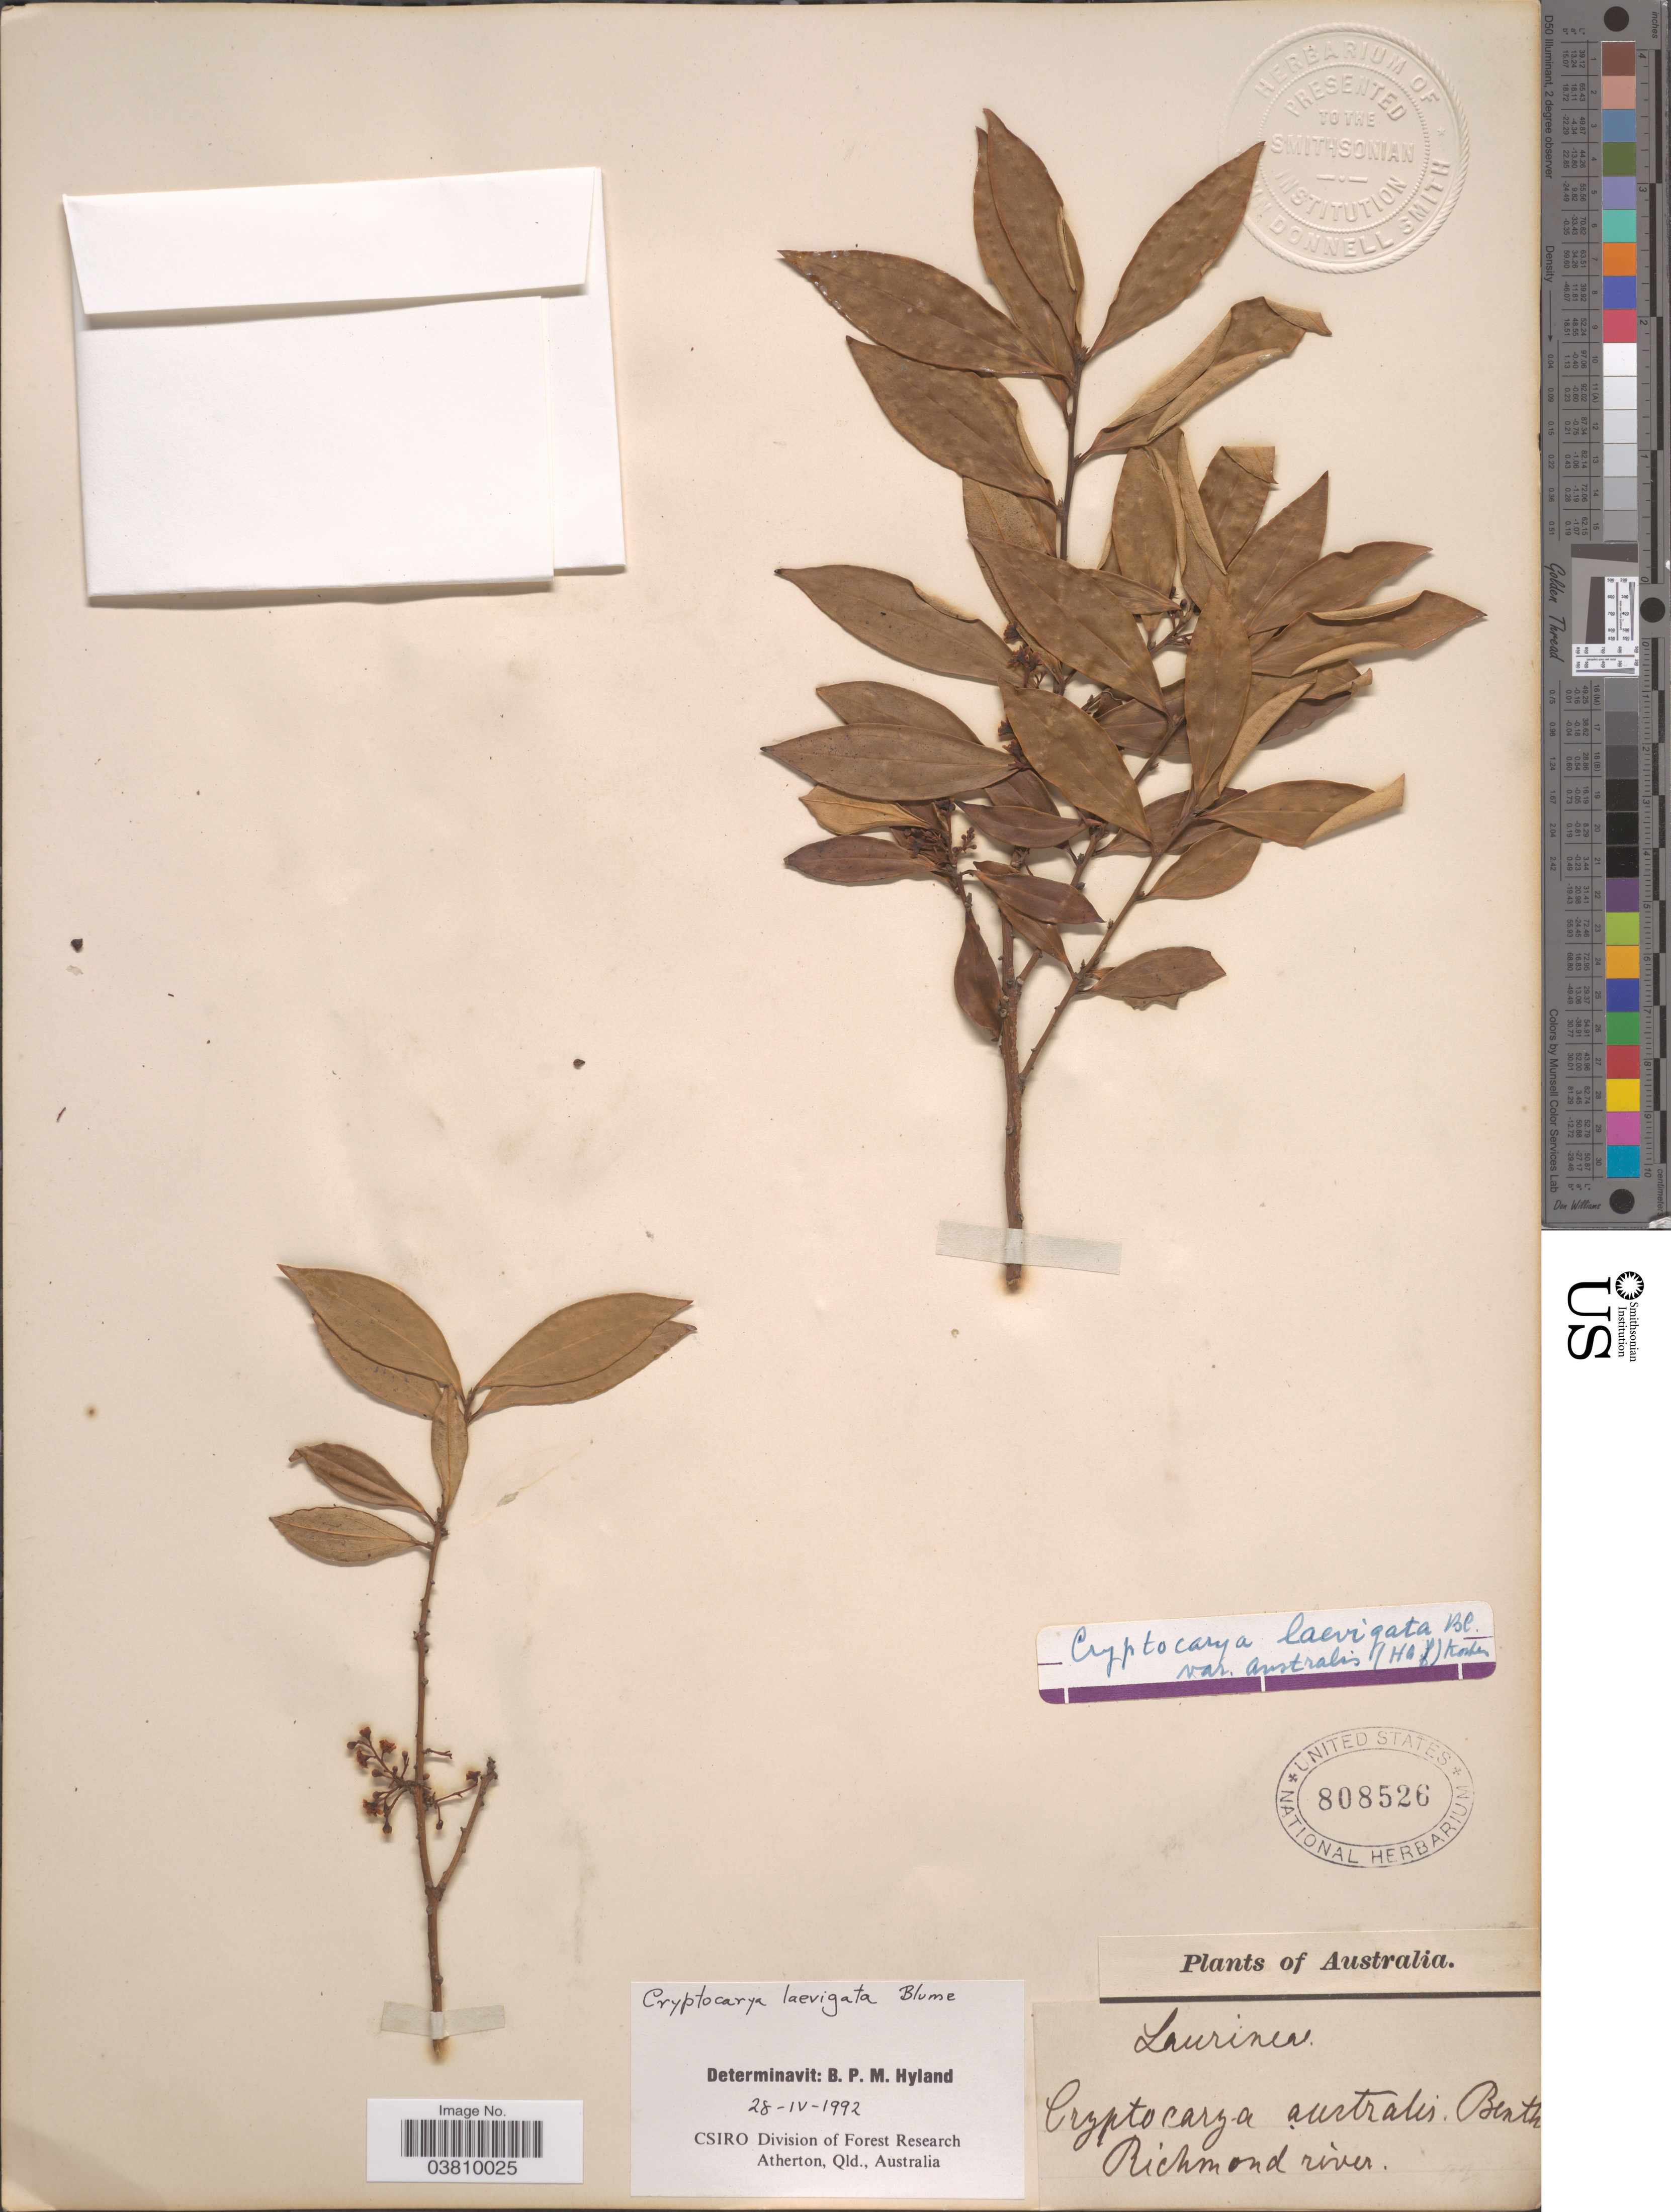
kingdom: Plantae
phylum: Tracheophyta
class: Magnoliopsida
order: Laurales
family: Lauraceae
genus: Cryptocarya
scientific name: Cryptocarya laevigata Elmer, nom illeg., non Blume (1825)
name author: Elmer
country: Australia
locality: Richmond River.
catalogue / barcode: US 808526